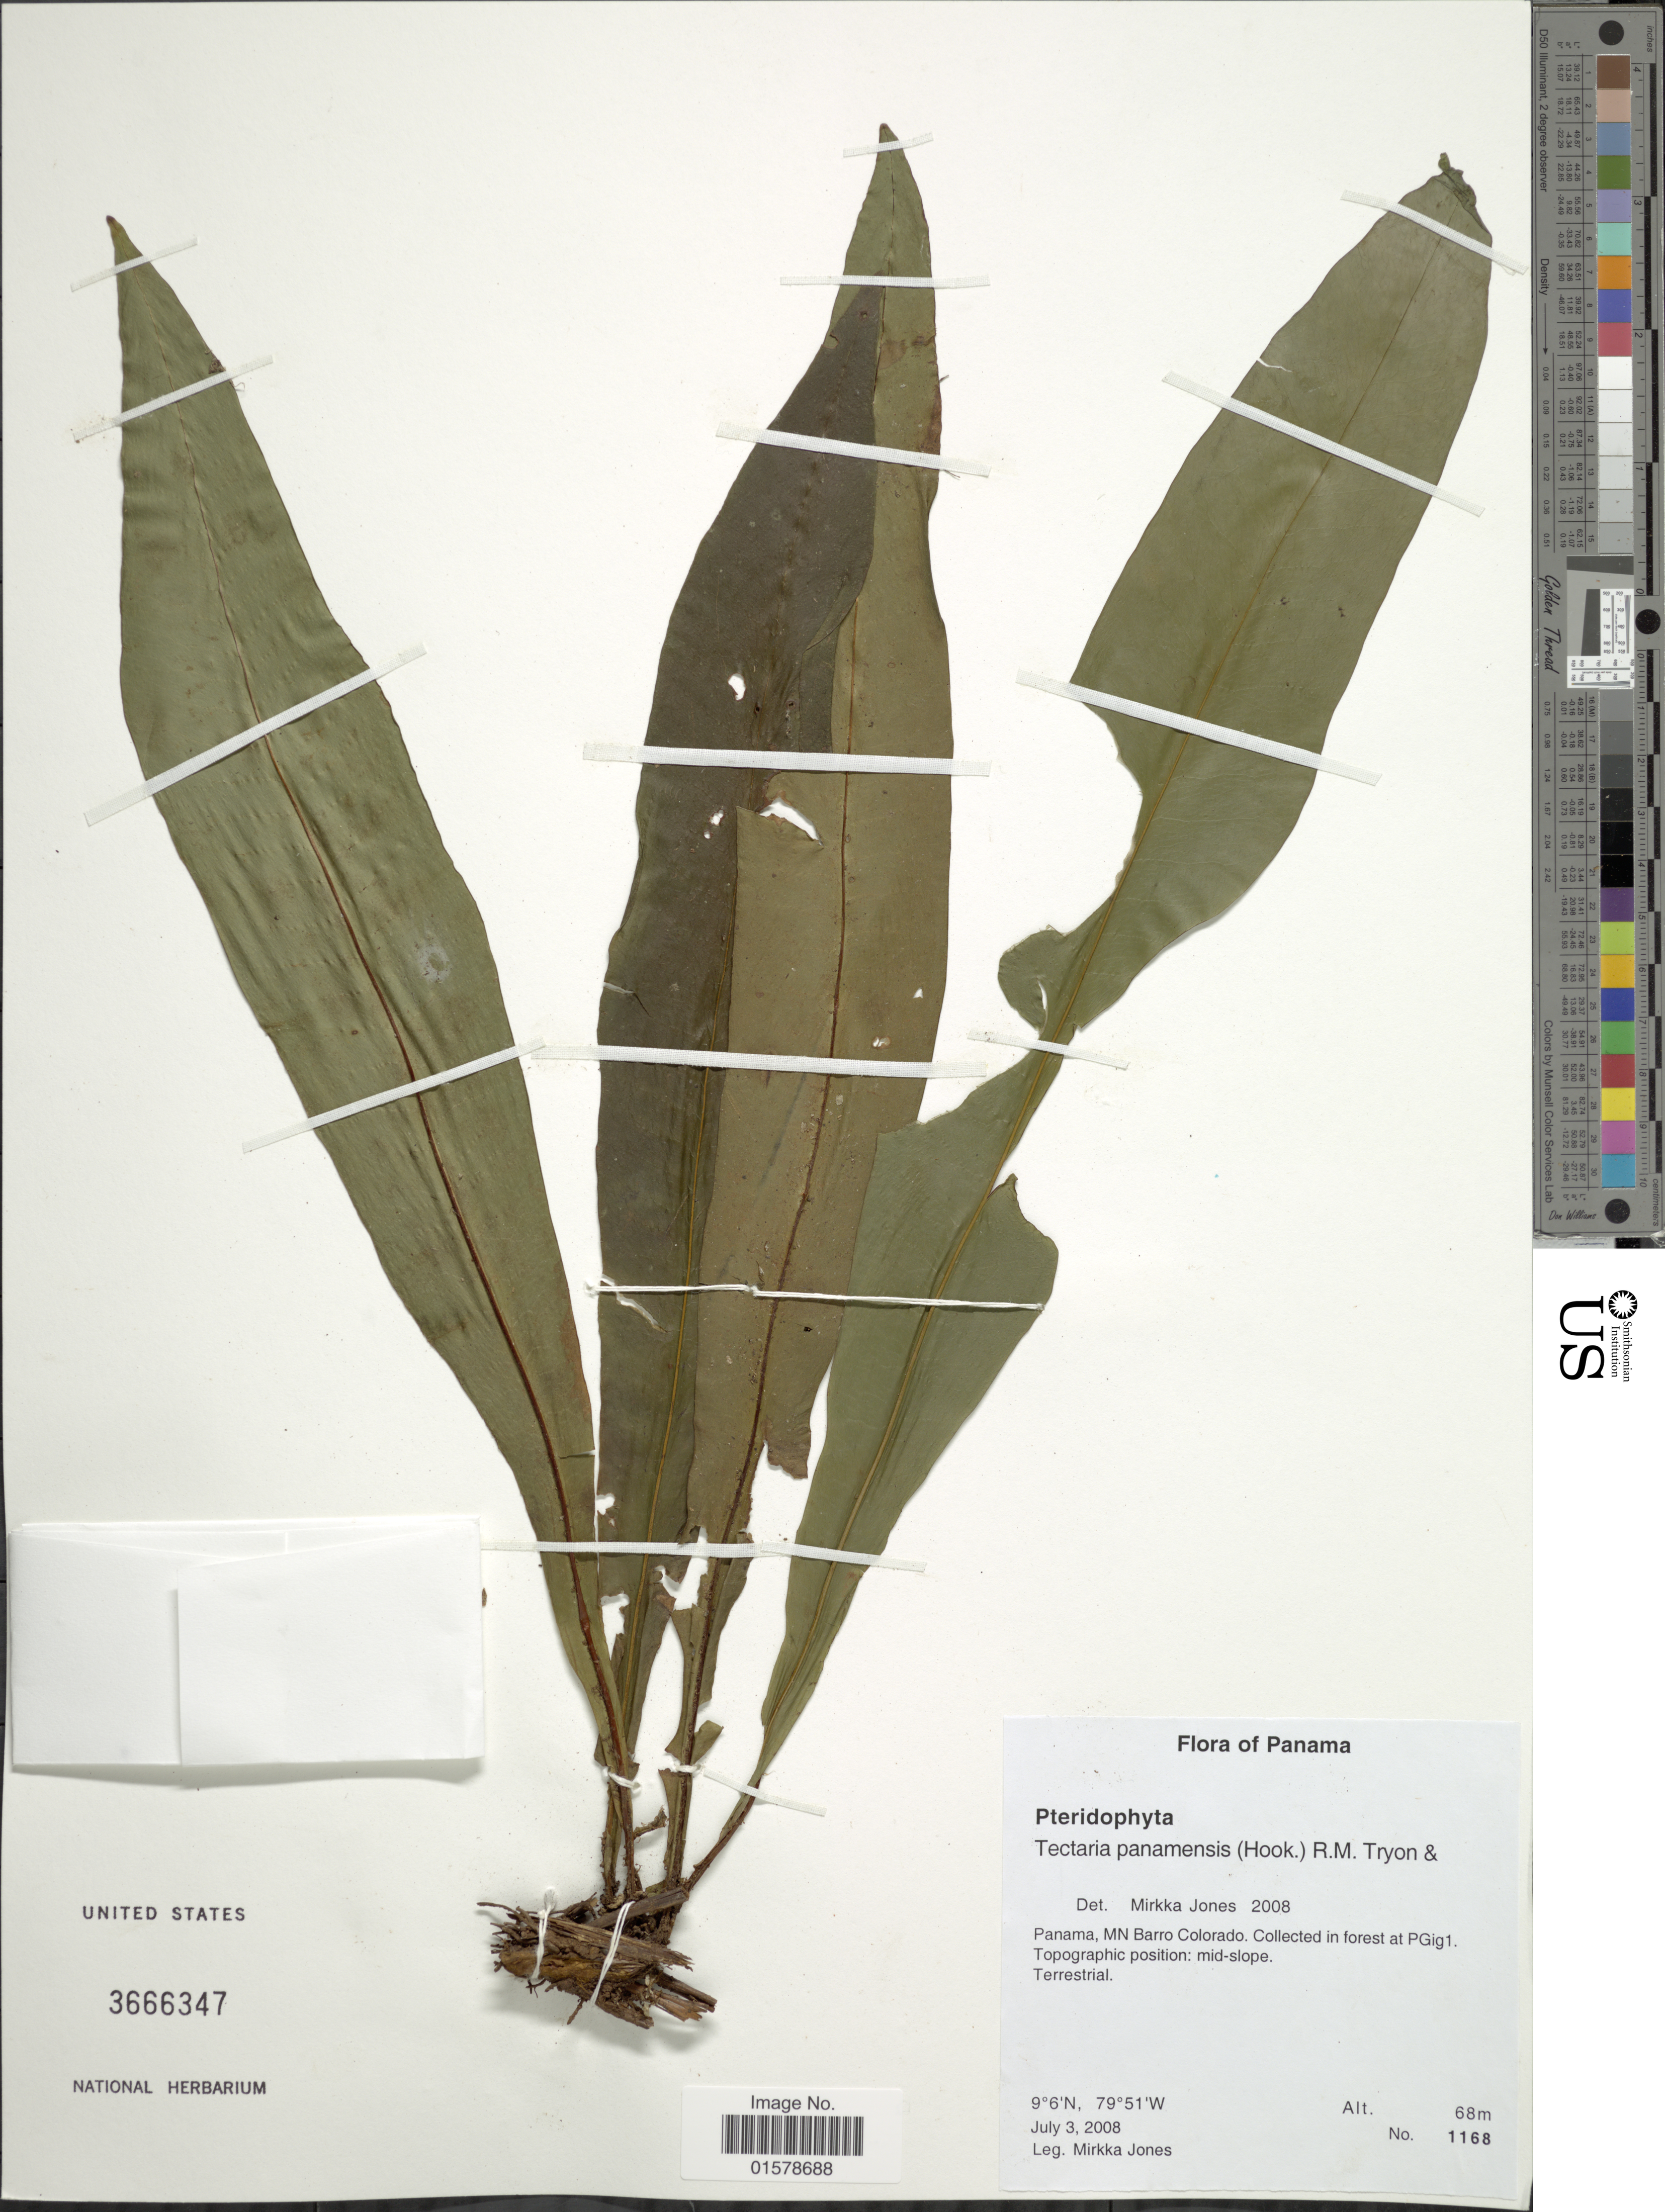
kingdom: Plantae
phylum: Tracheophyta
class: Polypodiopsida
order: Polypodiales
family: Tectariaceae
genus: Tectaria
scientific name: Tectaria panamensis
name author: (Hook.) R.M. Tryon & A.F. Tryon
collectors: M. Jones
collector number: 1168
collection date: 2008-07-03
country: Panama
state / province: Panamá Oeste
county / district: Canal Zone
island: Barro Colorado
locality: Panama, MN Barro Colorado. In forest at PGig1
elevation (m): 68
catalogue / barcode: US 3666347